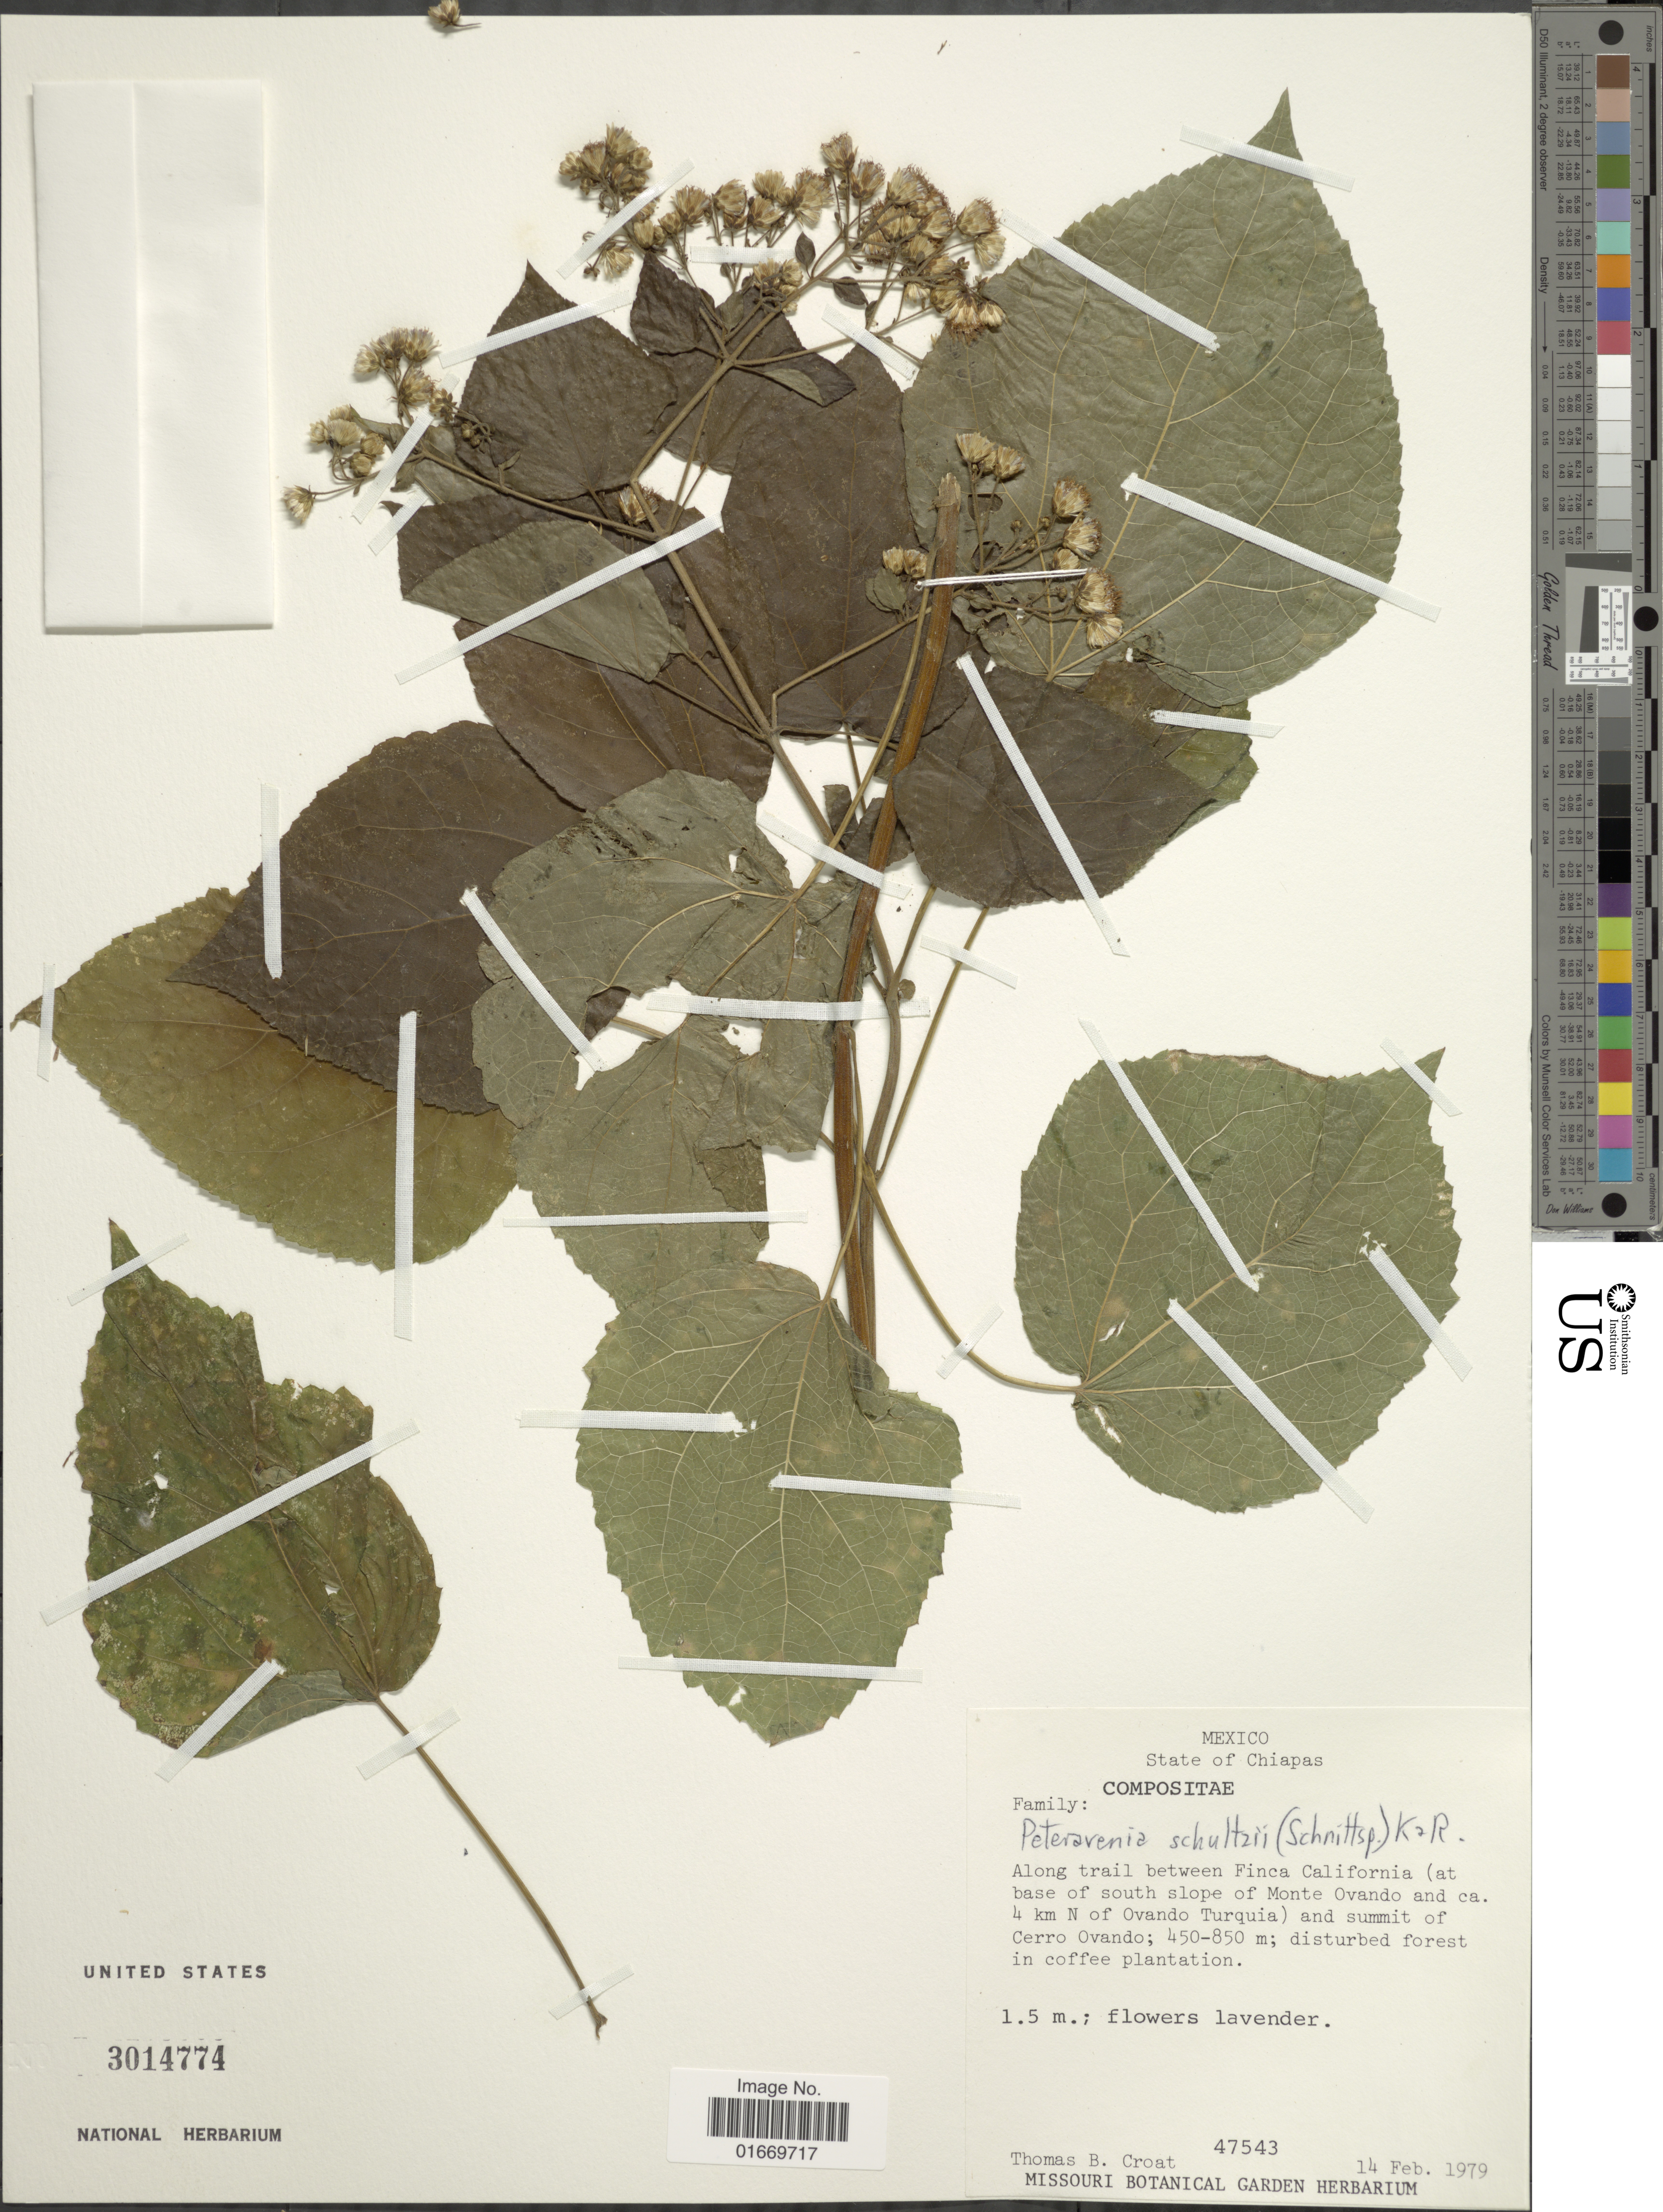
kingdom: Plantae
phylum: Tracheophyta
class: Magnoliopsida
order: Asterales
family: Asteraceae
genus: Peteravenia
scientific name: Peteravenia schultzii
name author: (Schnittsp.) R.M. King & H. Rob.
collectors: T. B. Croat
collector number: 47543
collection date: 1979-02-14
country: Mexico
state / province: Chiapas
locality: Mexico. State of Chiapas. Along tail between Finca California (at base of south slope of Monte Ovando and ca. 4 km N of Ovando Turquia) and summit of Cerro Ovando.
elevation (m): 450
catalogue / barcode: US 3014774